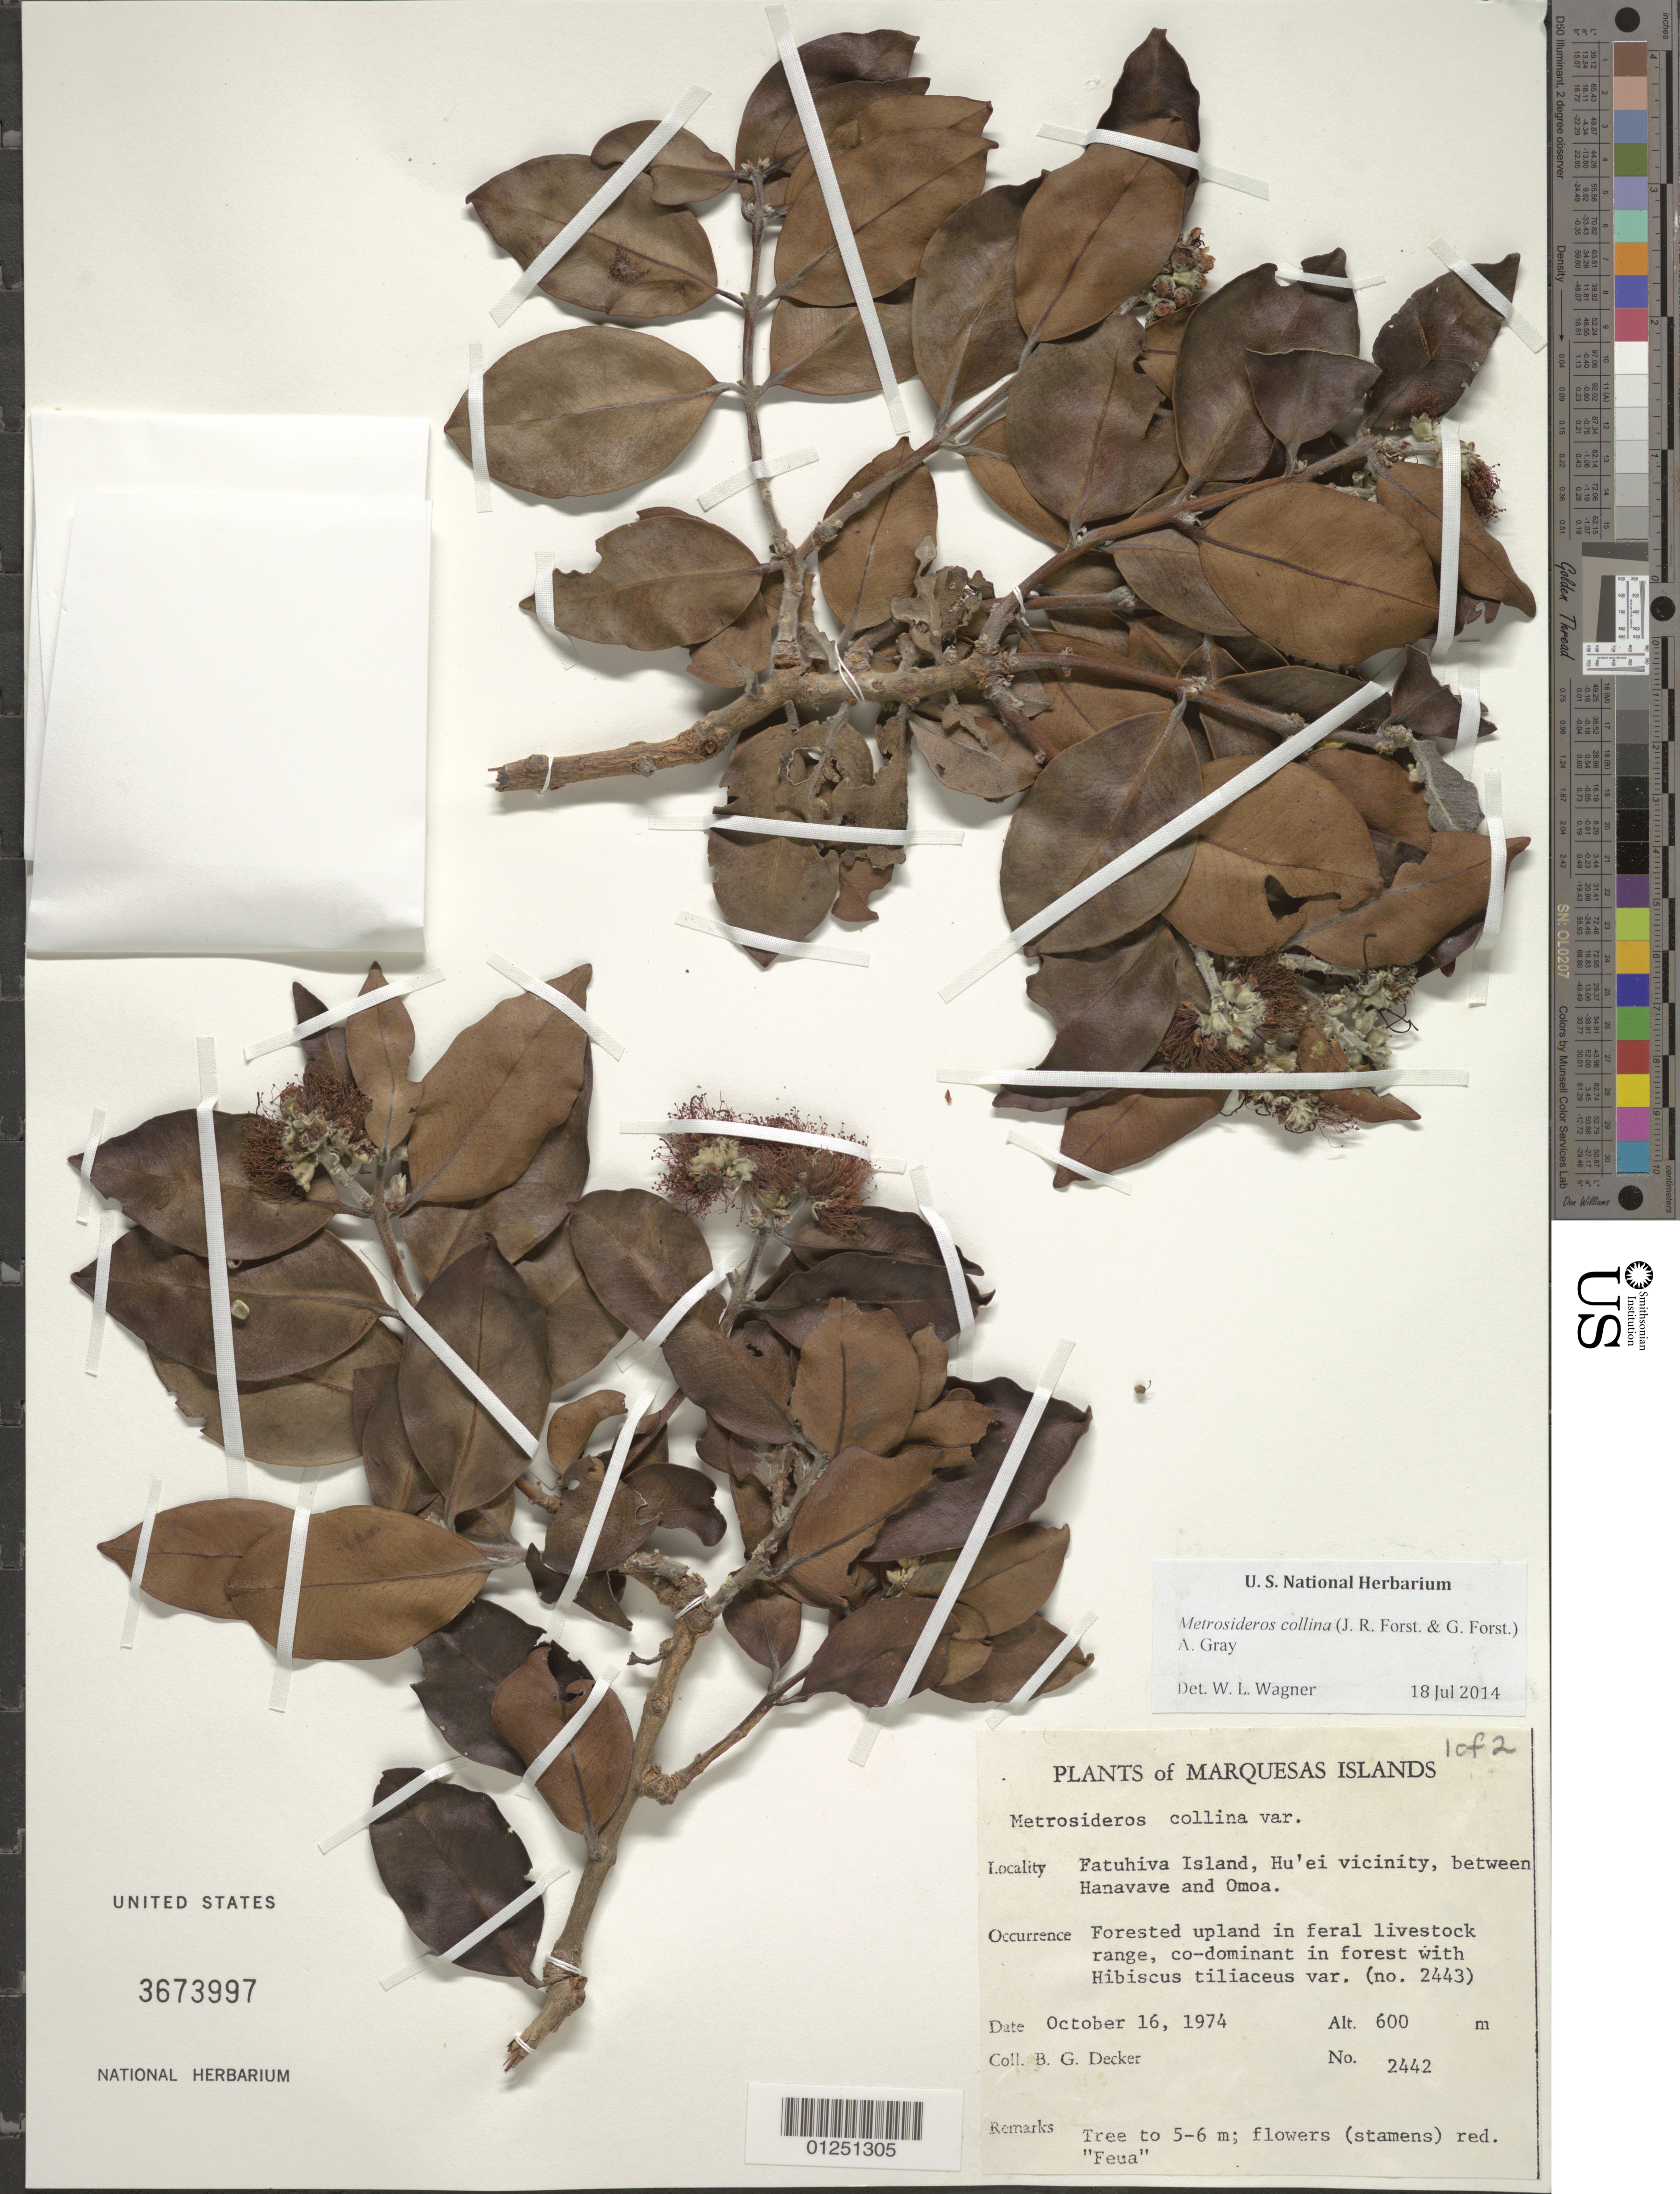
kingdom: Plantae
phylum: Tracheophyta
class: Magnoliopsida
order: Myrtales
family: Myrtaceae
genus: Metrosideros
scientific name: Metrosideros collina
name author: (J.R. Forst. & G. Forst.) A. Gray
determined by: Wagner, W. L., (BOT), Smithsonian Institution - National Museum of Natural History (UNITED STATES)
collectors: B. G. Decker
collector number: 2442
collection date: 1974-10-16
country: French Polynesia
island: Fatu Hiva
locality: Hu'ei vicinity, between Hanavave and 'Omo'a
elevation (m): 600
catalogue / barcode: US 3673997